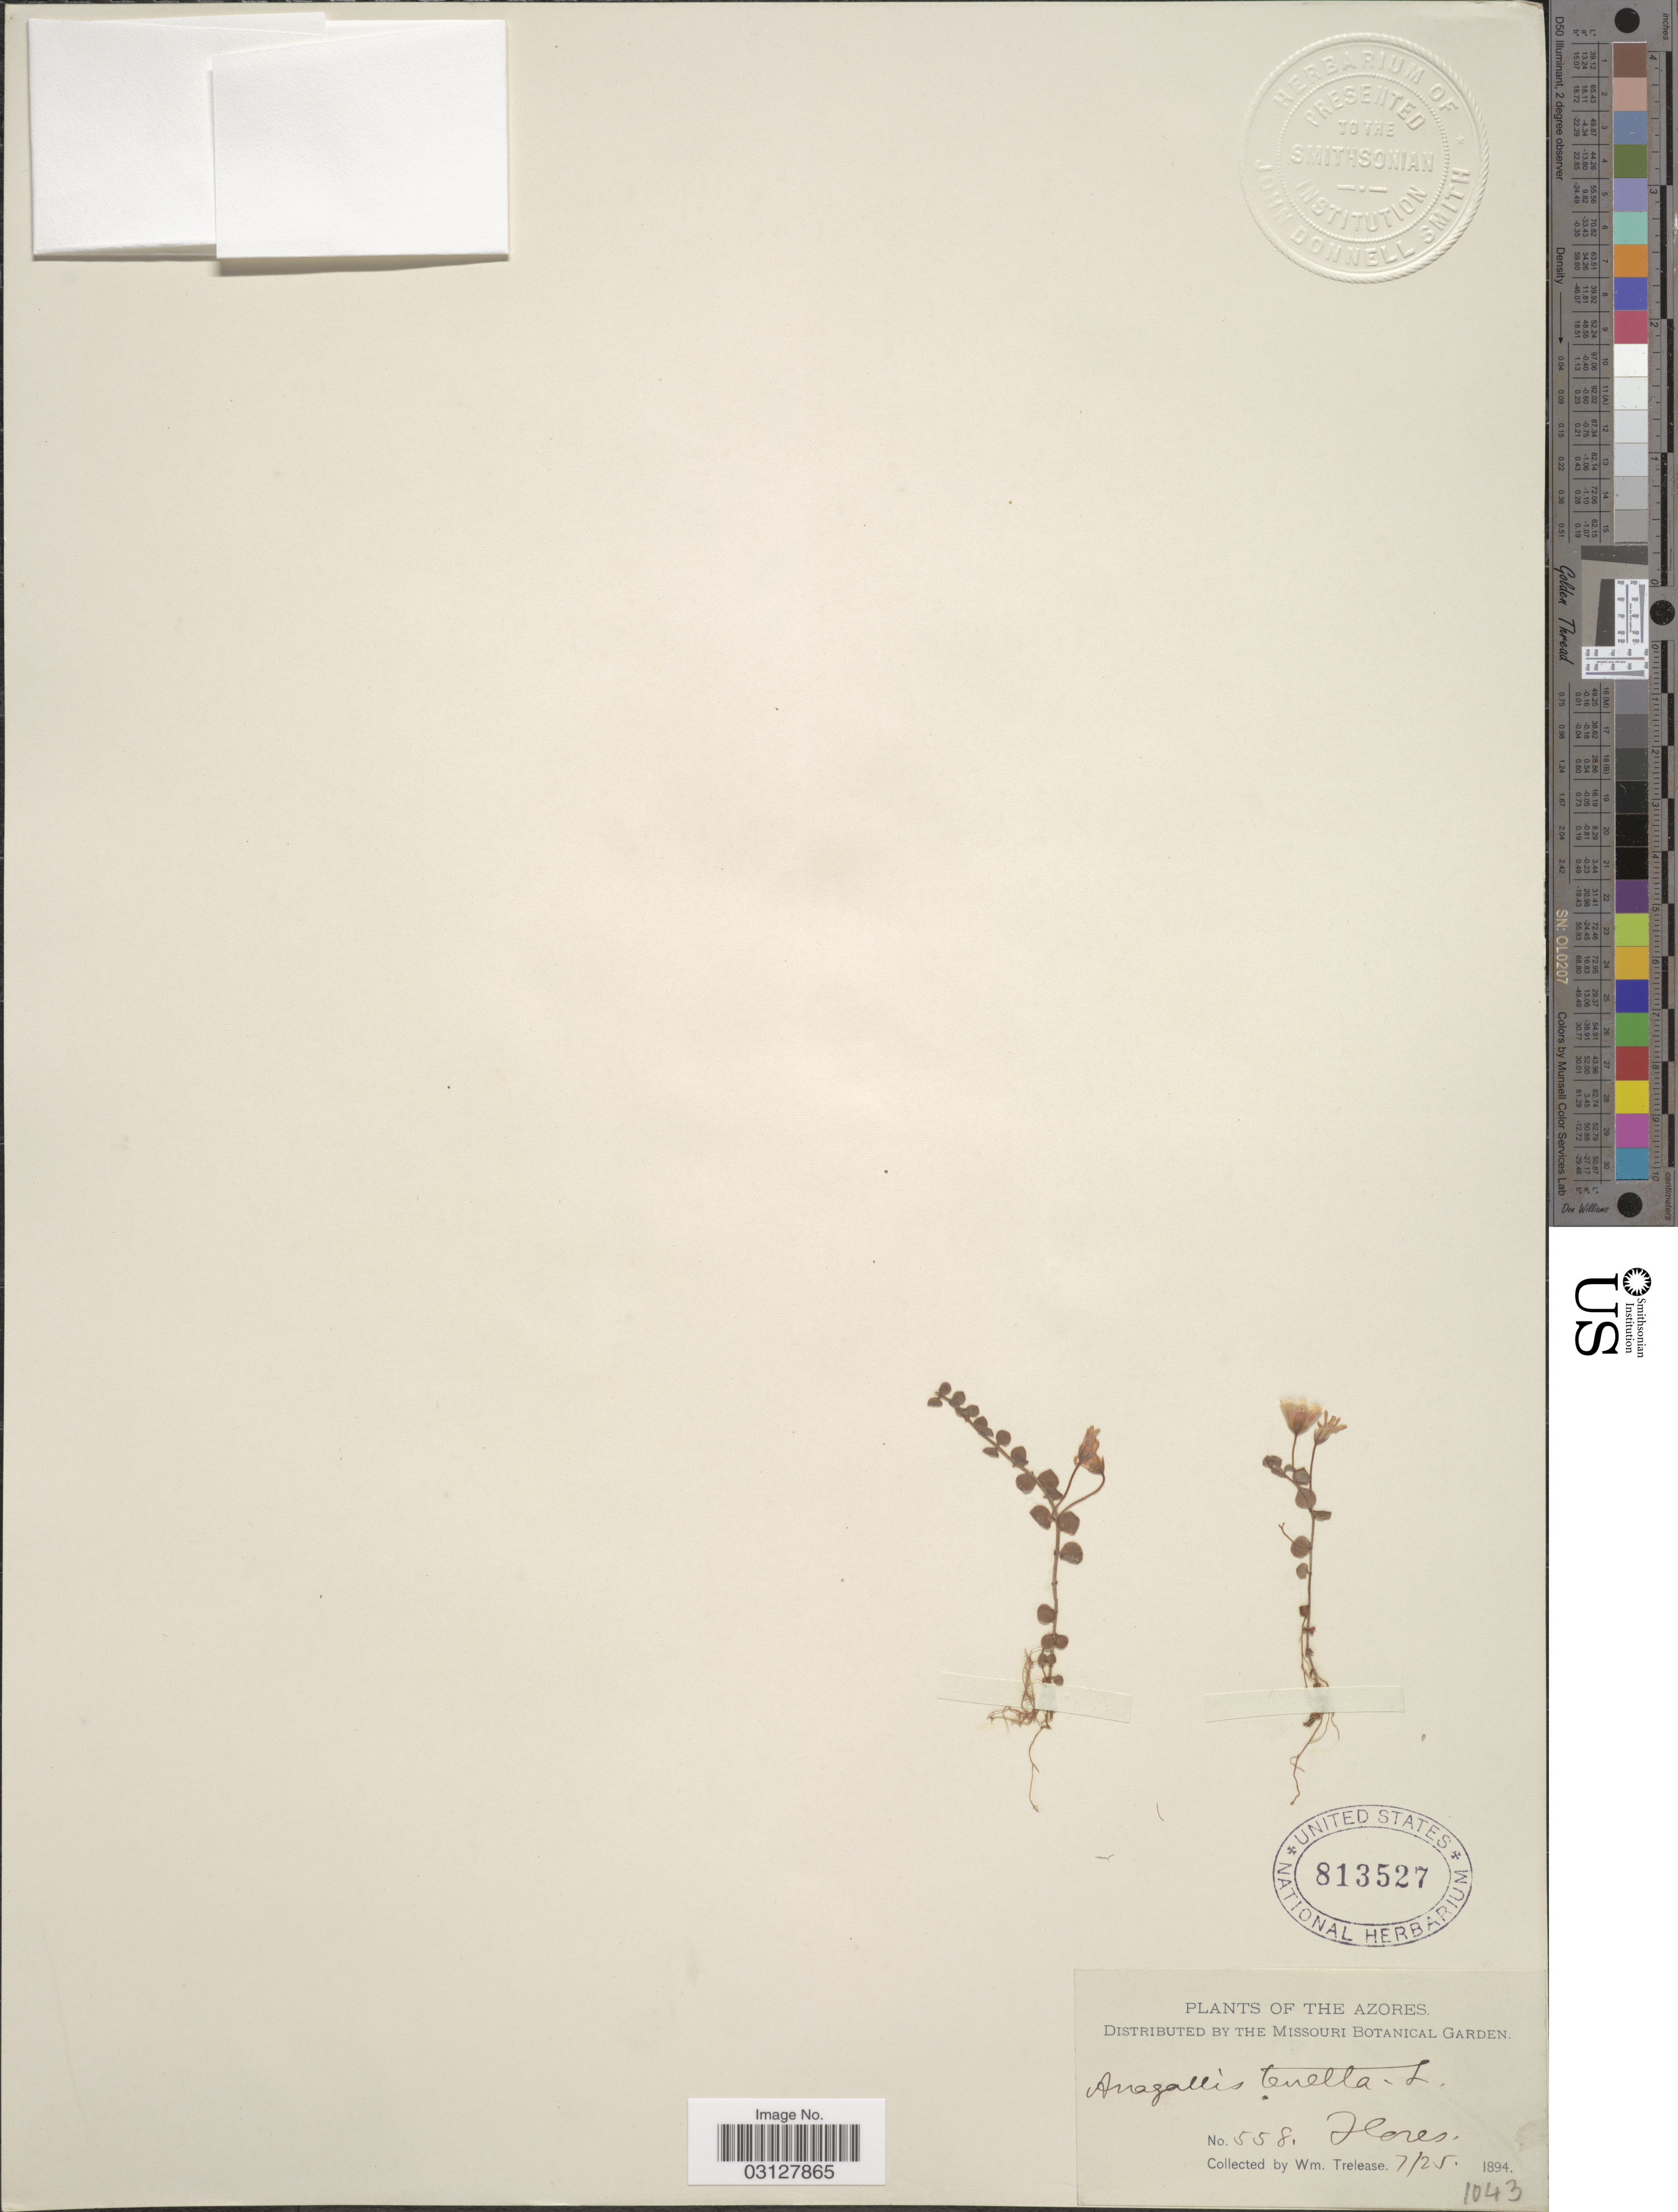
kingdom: Plantae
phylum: Tracheophyta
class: Magnoliopsida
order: Ericales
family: Primulaceae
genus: Anagallis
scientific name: Anagallis tenella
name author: (L.) L.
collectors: W. Trelease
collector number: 558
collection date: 1894-07-25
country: Portugal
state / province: Azores (Aut. Reg.)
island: Flores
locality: Flores.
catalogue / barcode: US 813527